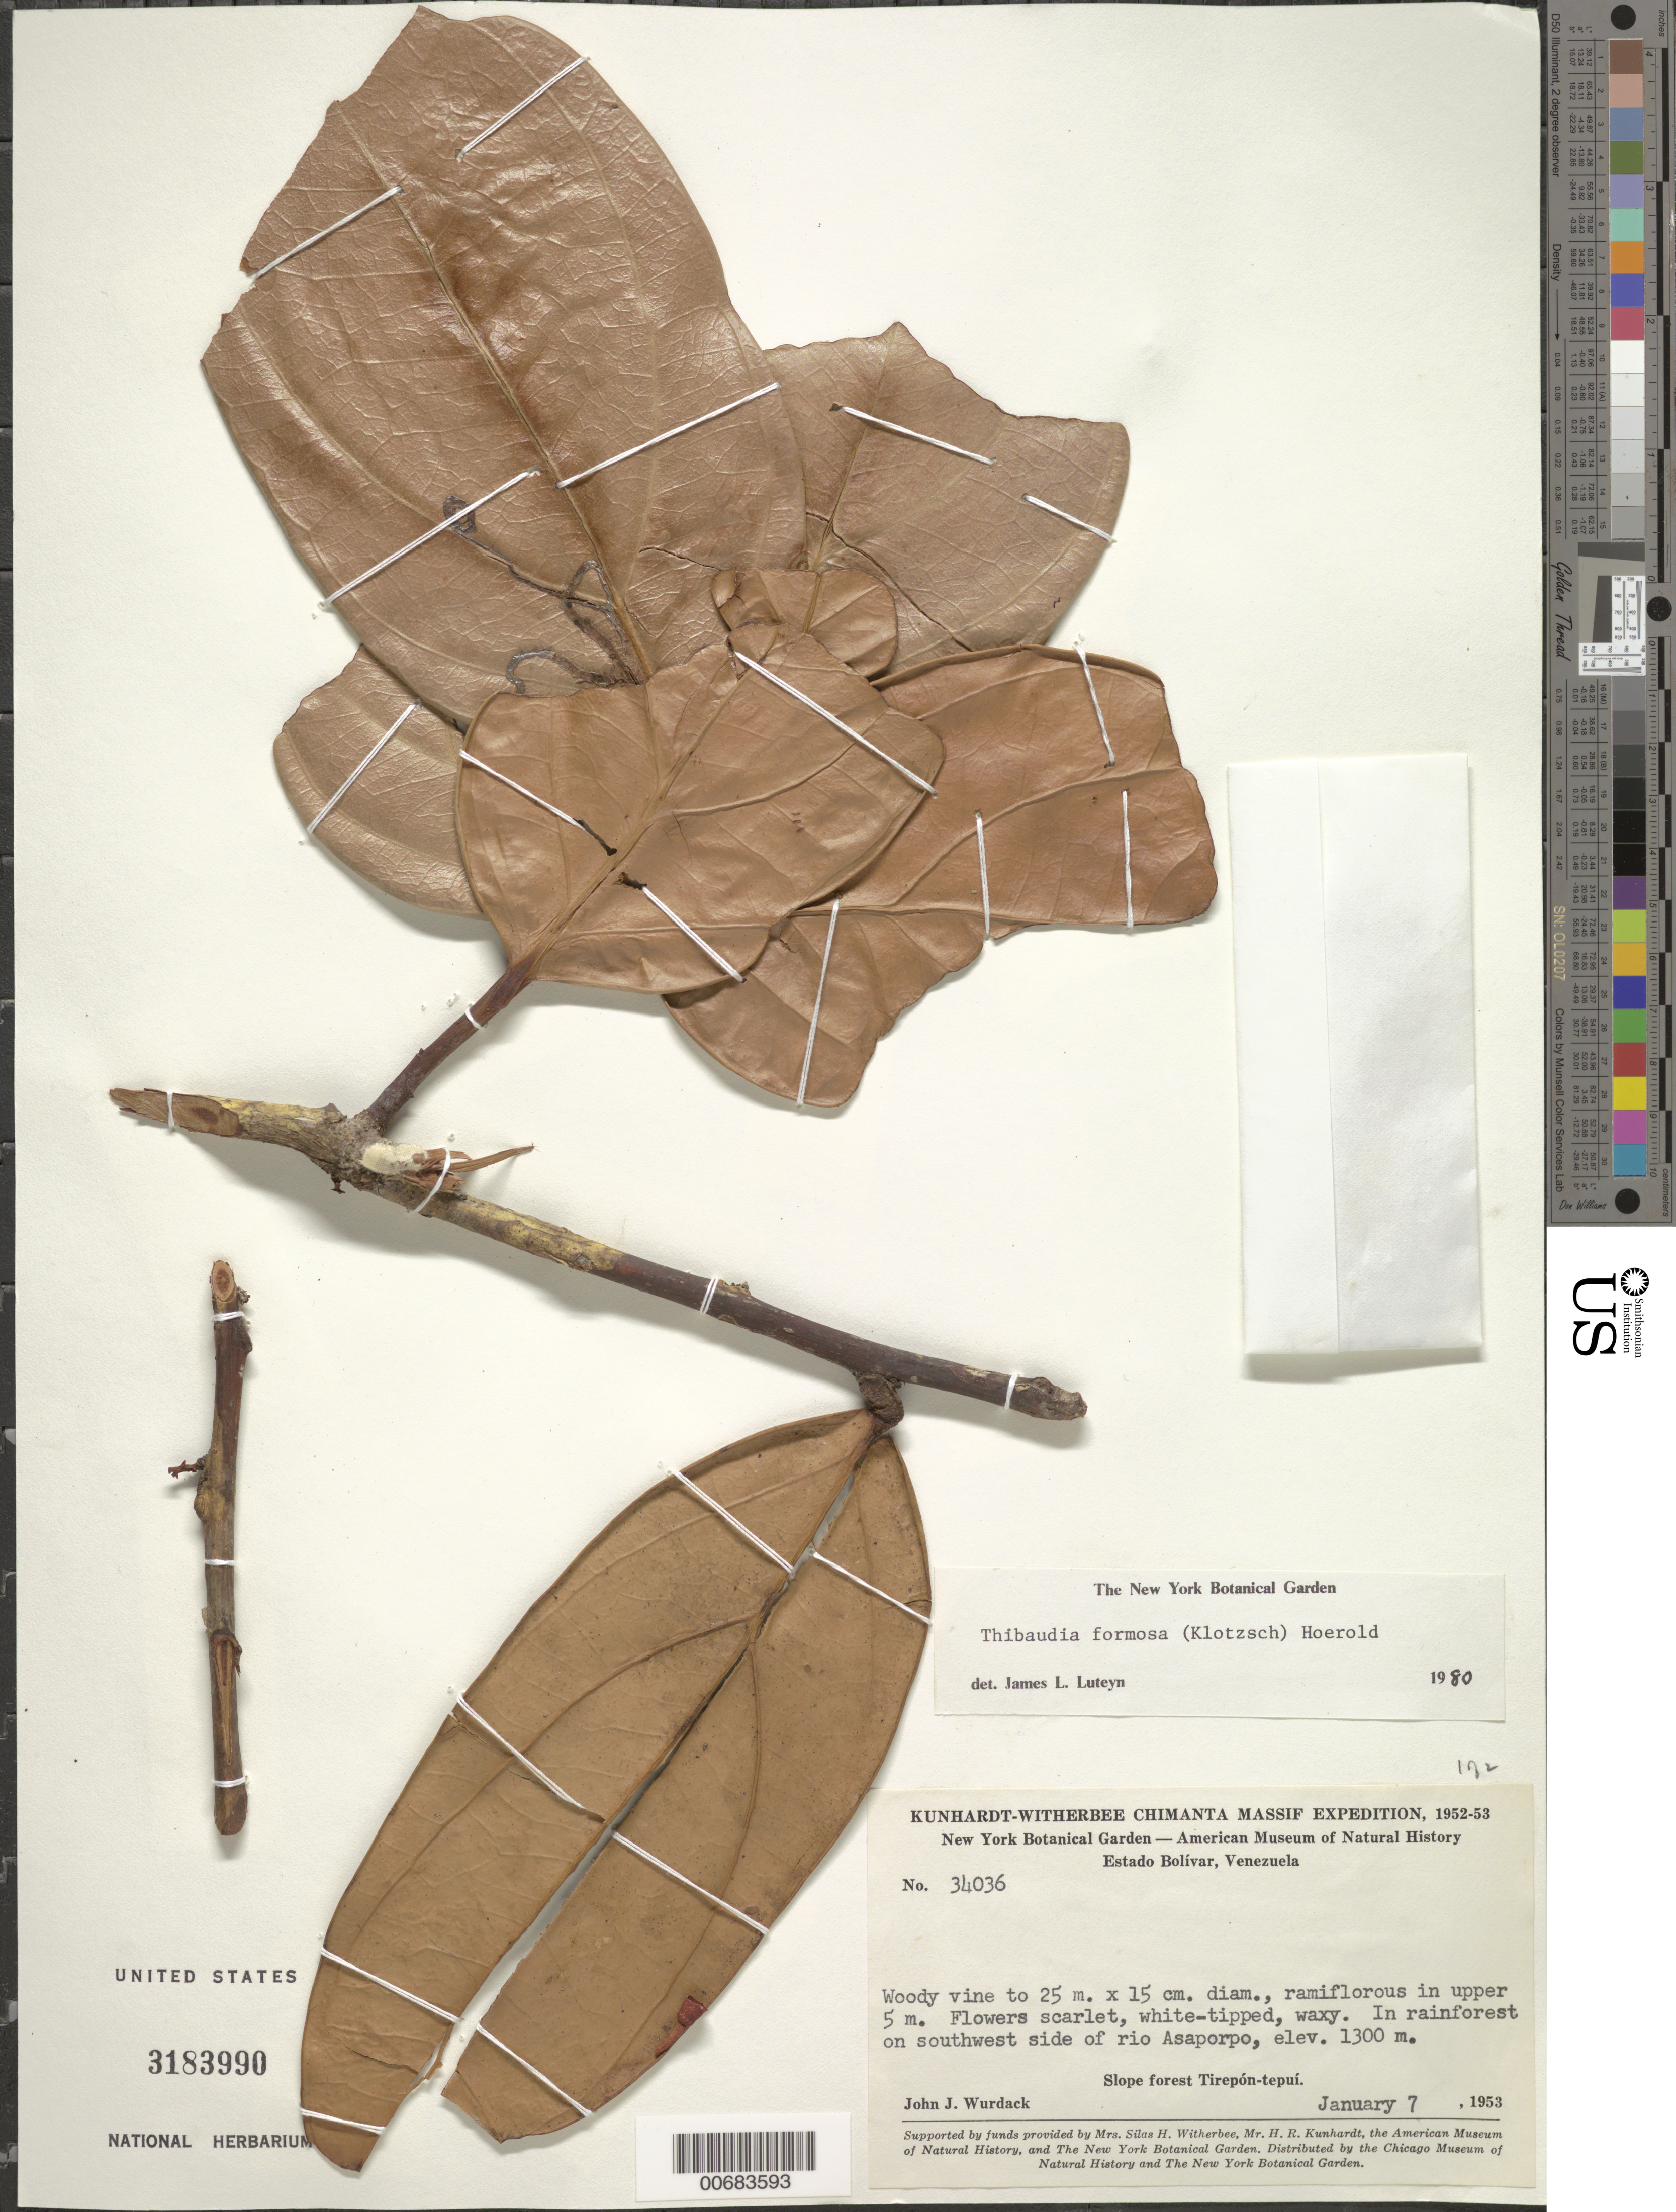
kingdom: Plantae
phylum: Tracheophyta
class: Magnoliopsida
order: Ericales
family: Ericaceae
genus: Thibaudia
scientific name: Thibaudia formosa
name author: (Klotzsch) Hoerold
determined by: Luteyn, J. L.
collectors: J. J. Wurdack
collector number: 34036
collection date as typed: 7-Jan-53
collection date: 1953-01-07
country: Venezuela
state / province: Bolívar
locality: Tirepón-tepuí, Río Asaporpo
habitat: Rainforest on SW side of river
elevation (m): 1300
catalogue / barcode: US 3183990